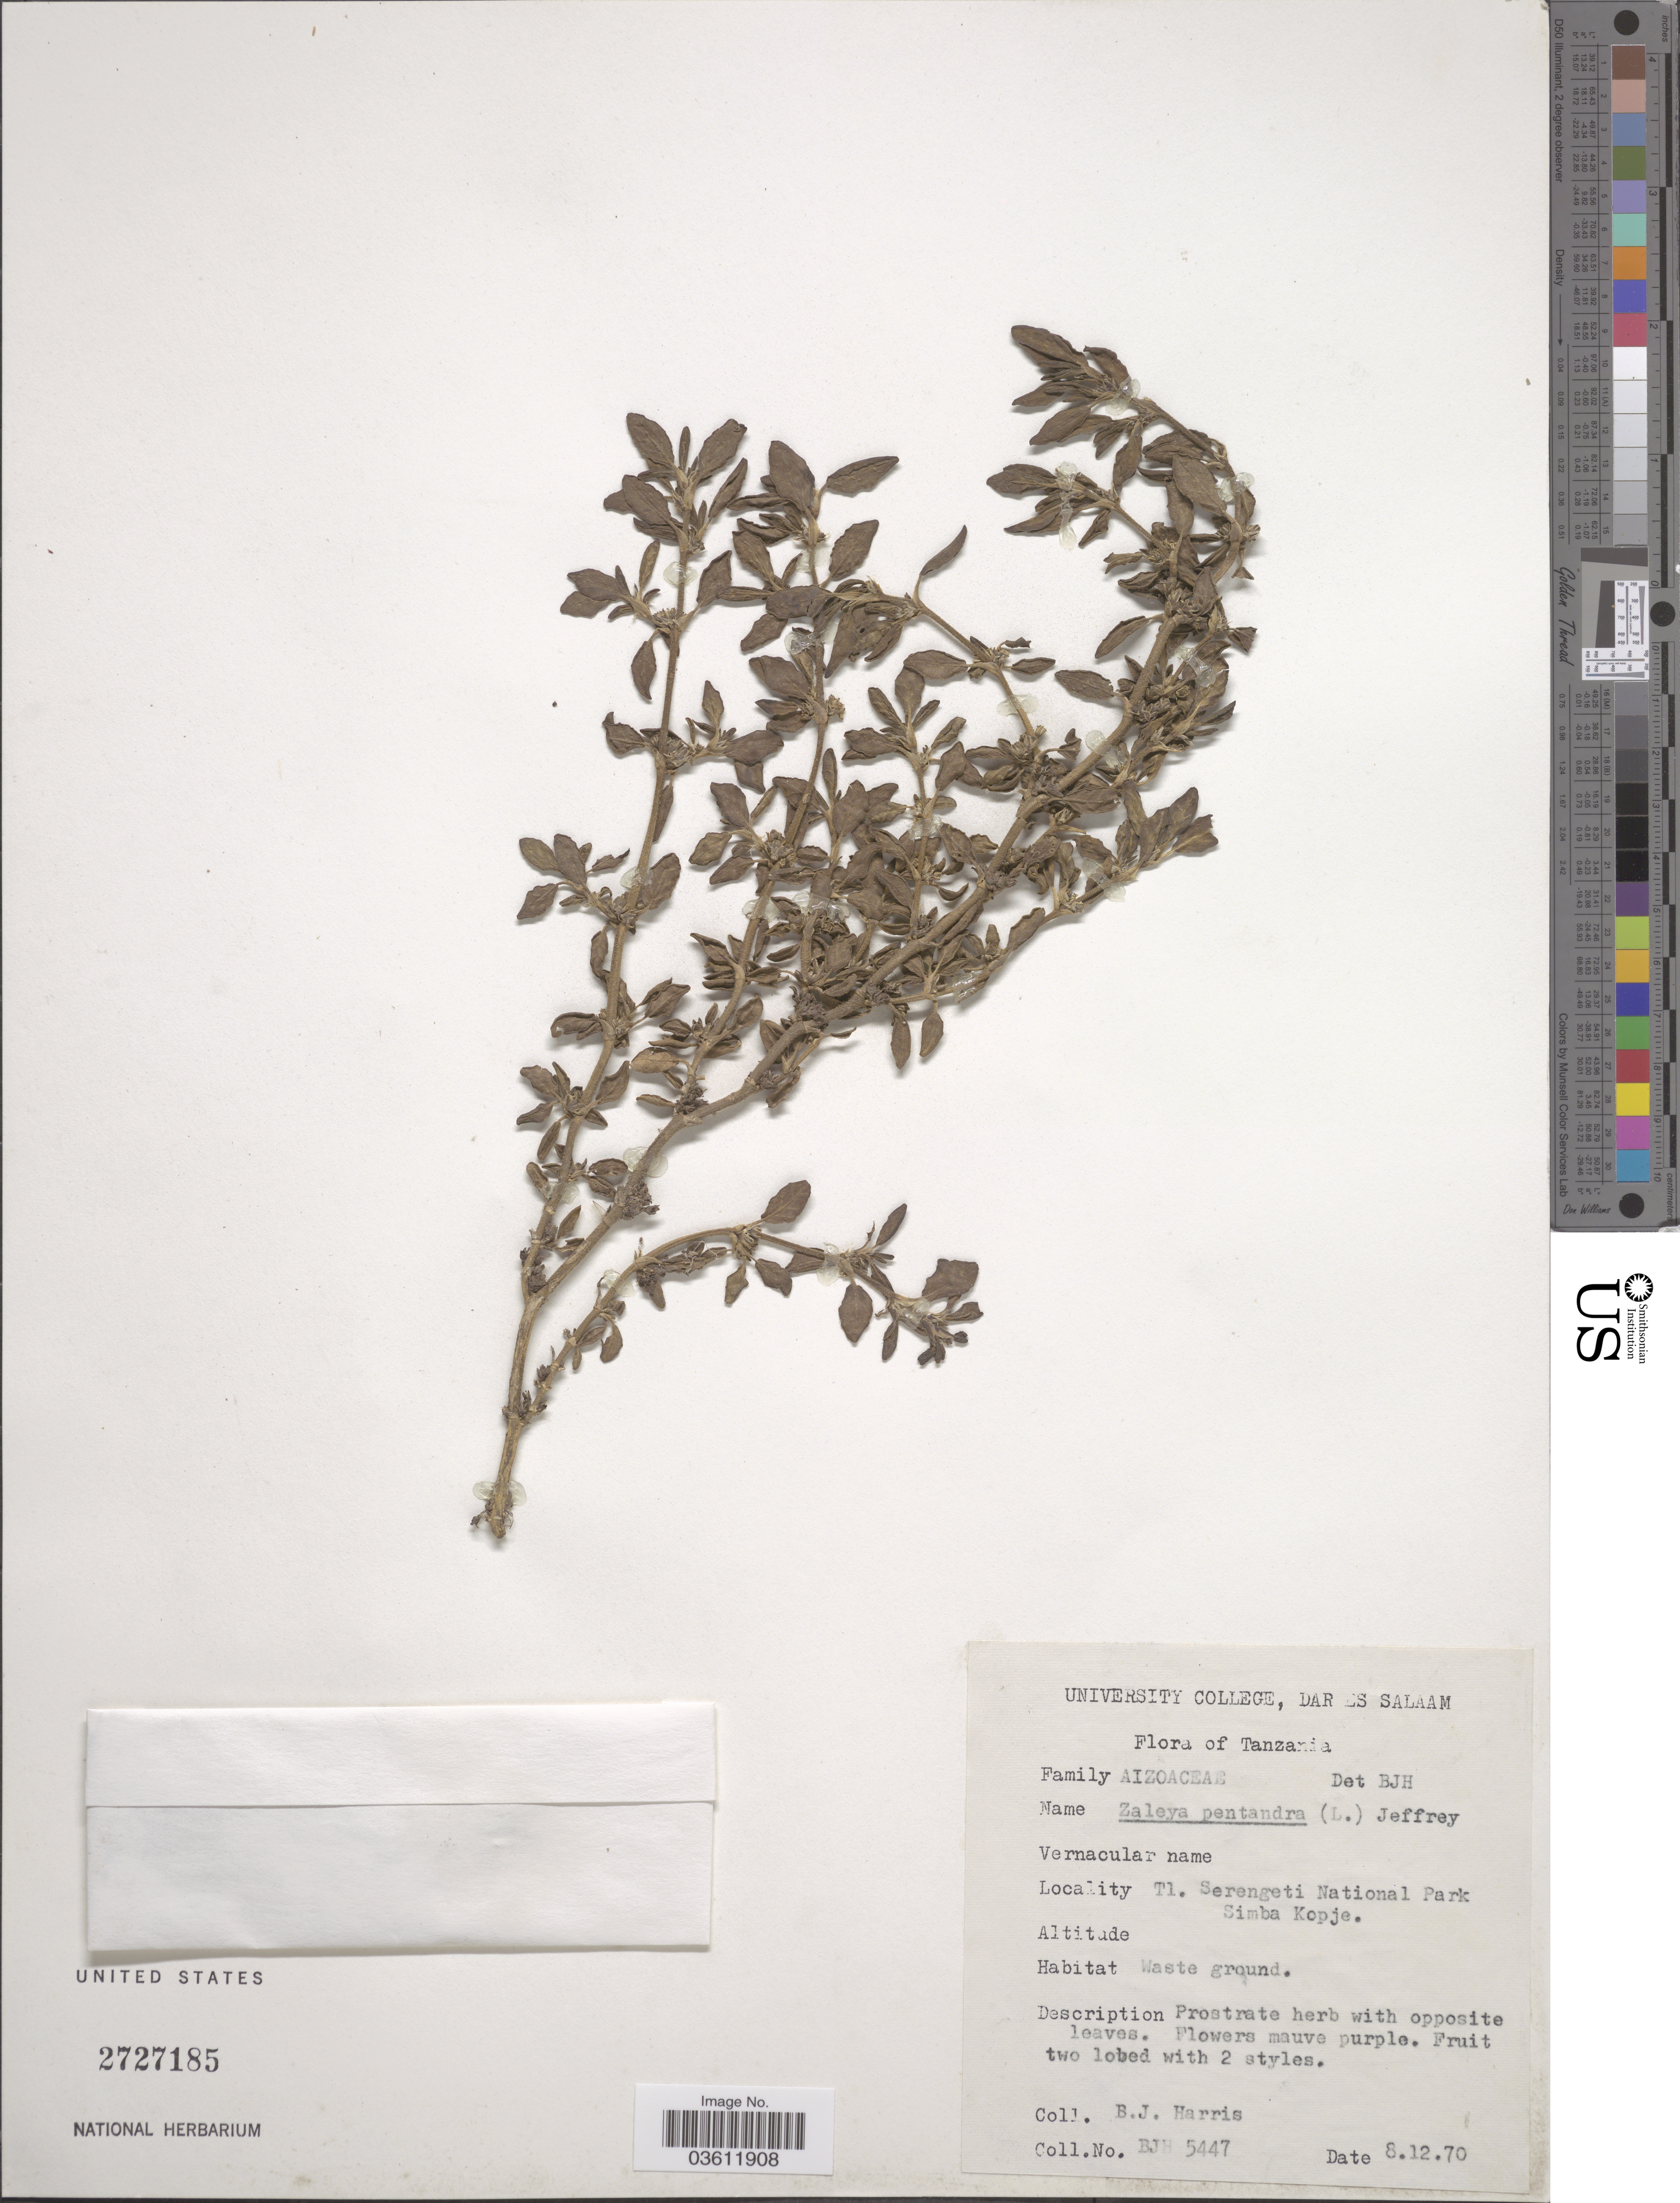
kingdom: Plantae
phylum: Tracheophyta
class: Magnoliopsida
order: Caryophyllales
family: Aizoaceae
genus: Zaleya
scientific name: Zaleya pentandra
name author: (L.) C. Jeffrey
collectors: B. J. Harris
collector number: BJH 5447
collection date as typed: Transcribed d/m/y: 8/12/70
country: Tanzania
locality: T1. Serengeti National Park. Simba Kopje.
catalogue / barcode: US 2727185